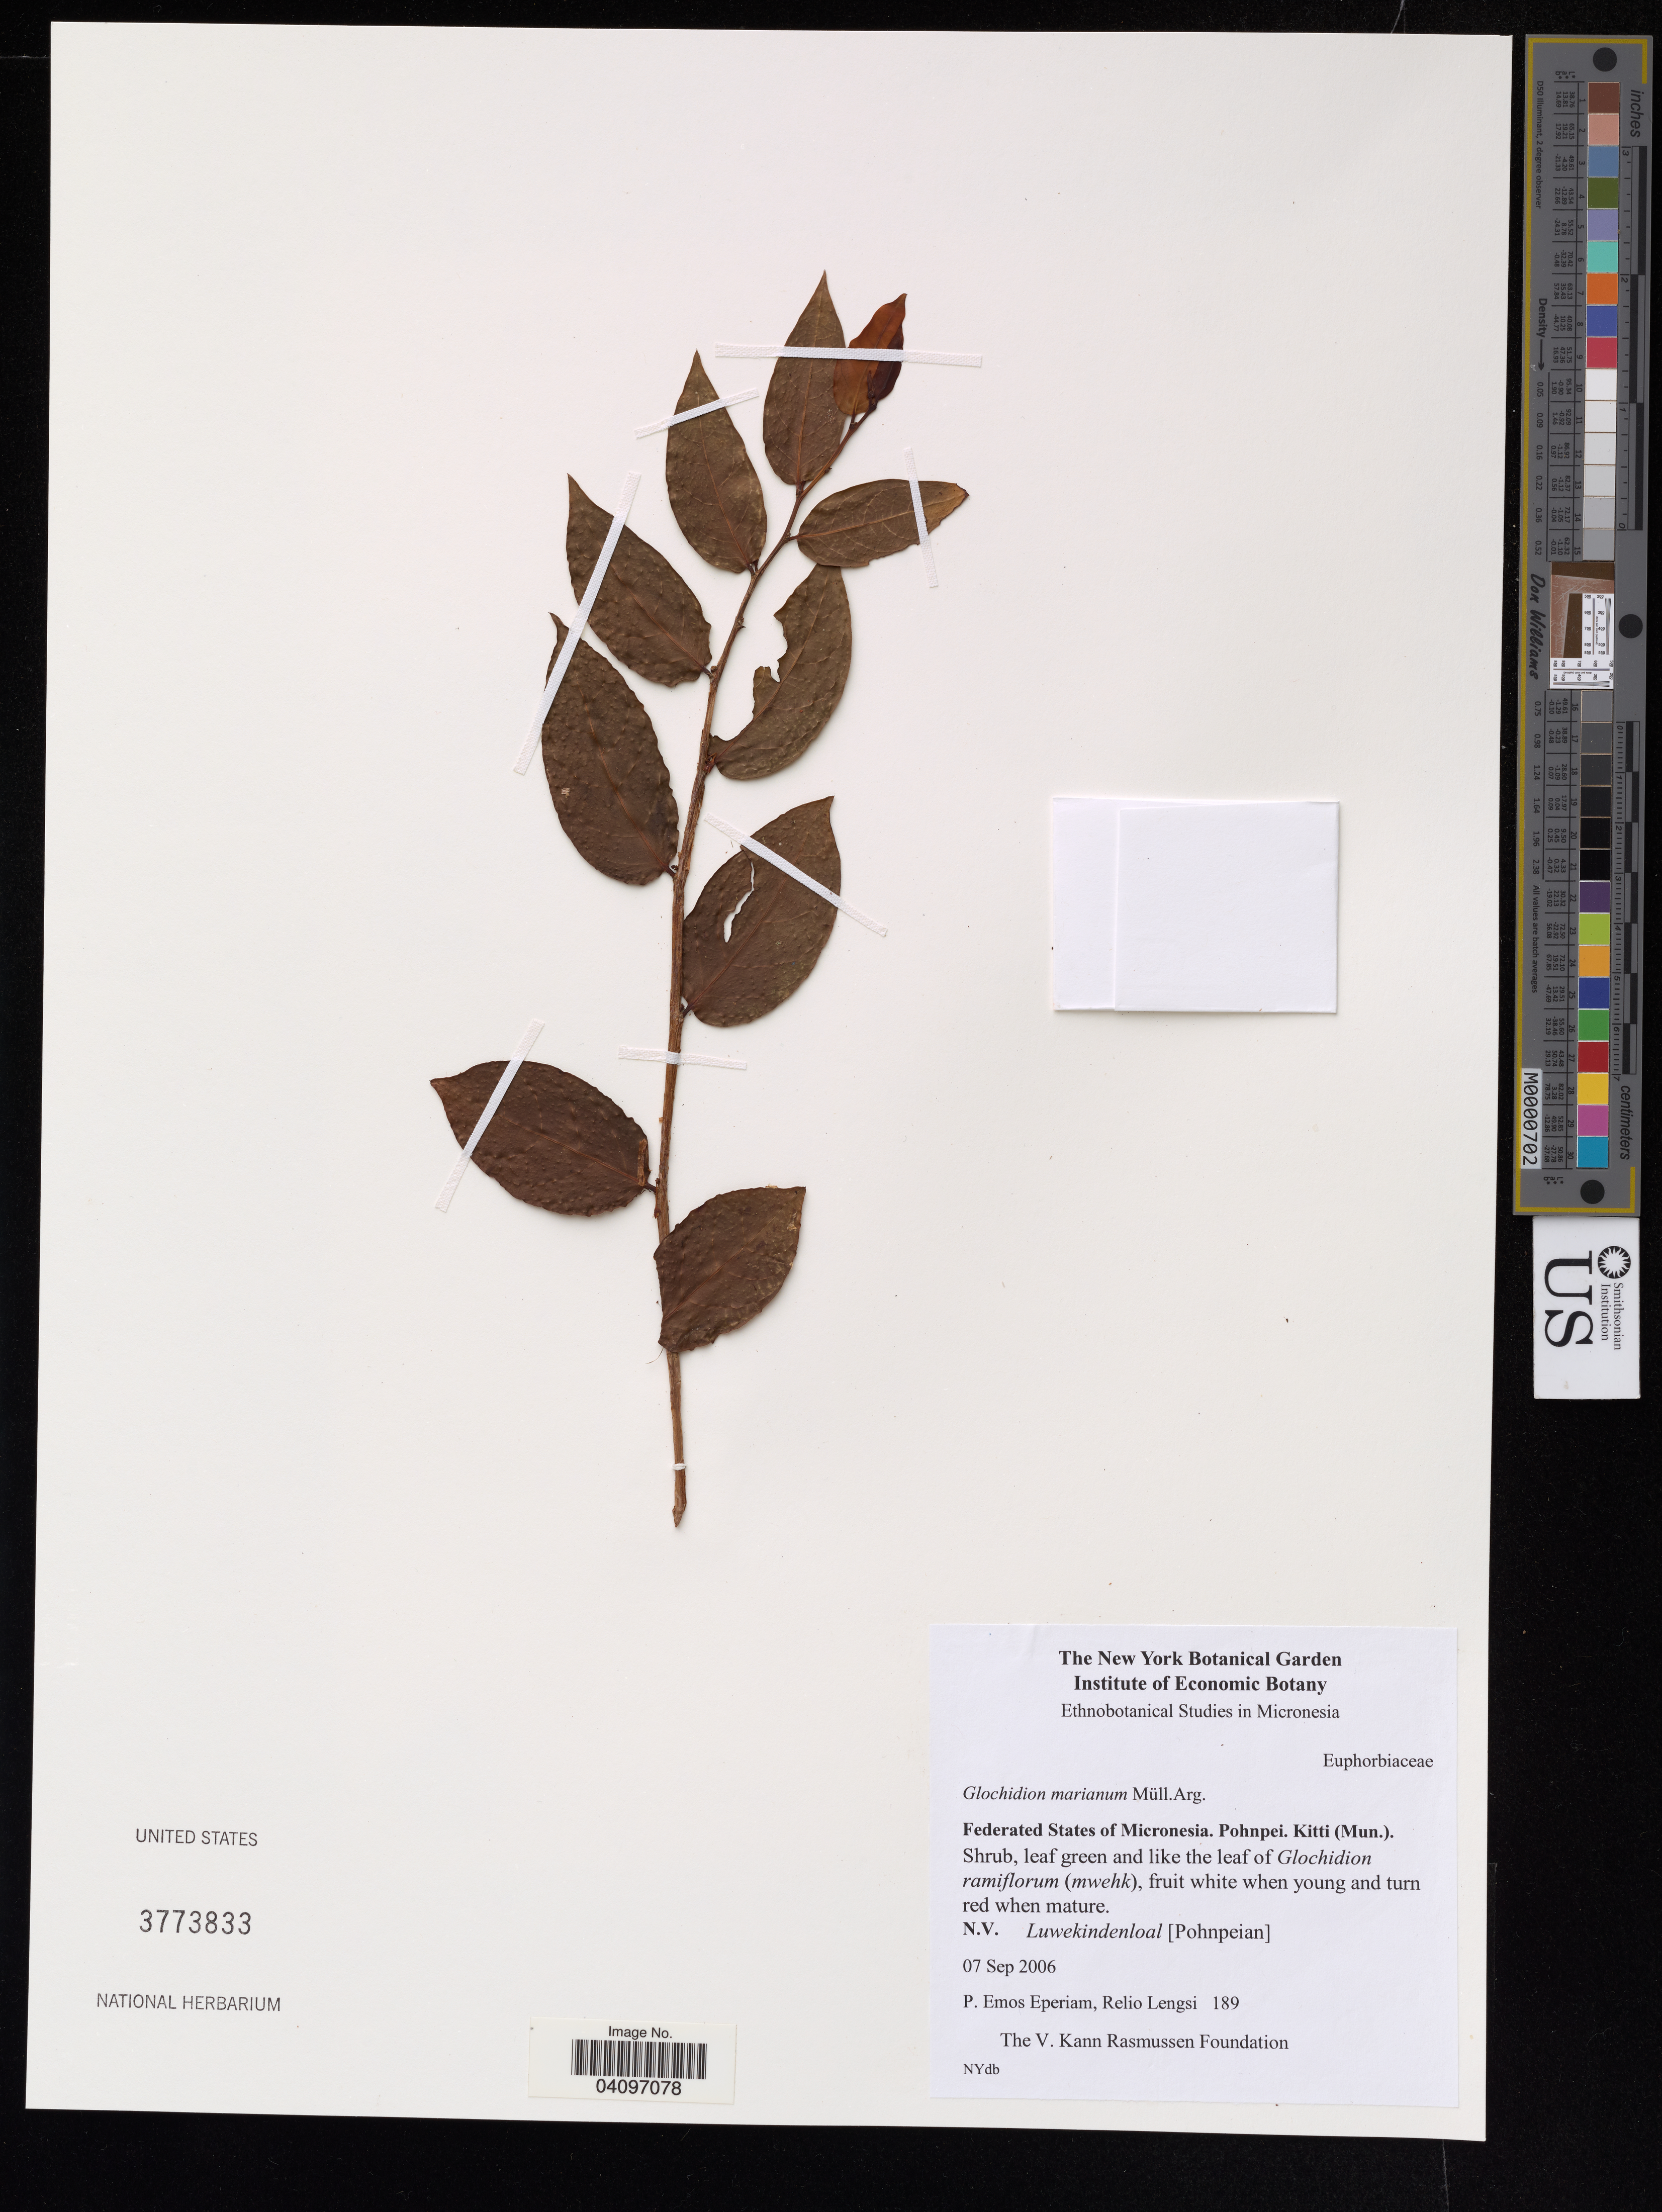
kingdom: Plantae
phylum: Tracheophyta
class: Magnoliopsida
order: Malpighiales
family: Phyllanthaceae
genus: Glochidion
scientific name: Glochidion marianum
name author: Müll. Arg.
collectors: P. Eperiam & R. Lengsi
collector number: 189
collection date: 2006-09-07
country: Micronesia, Federated States of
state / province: Pohnpei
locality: Kitti (Mun.)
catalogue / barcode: US 3773833